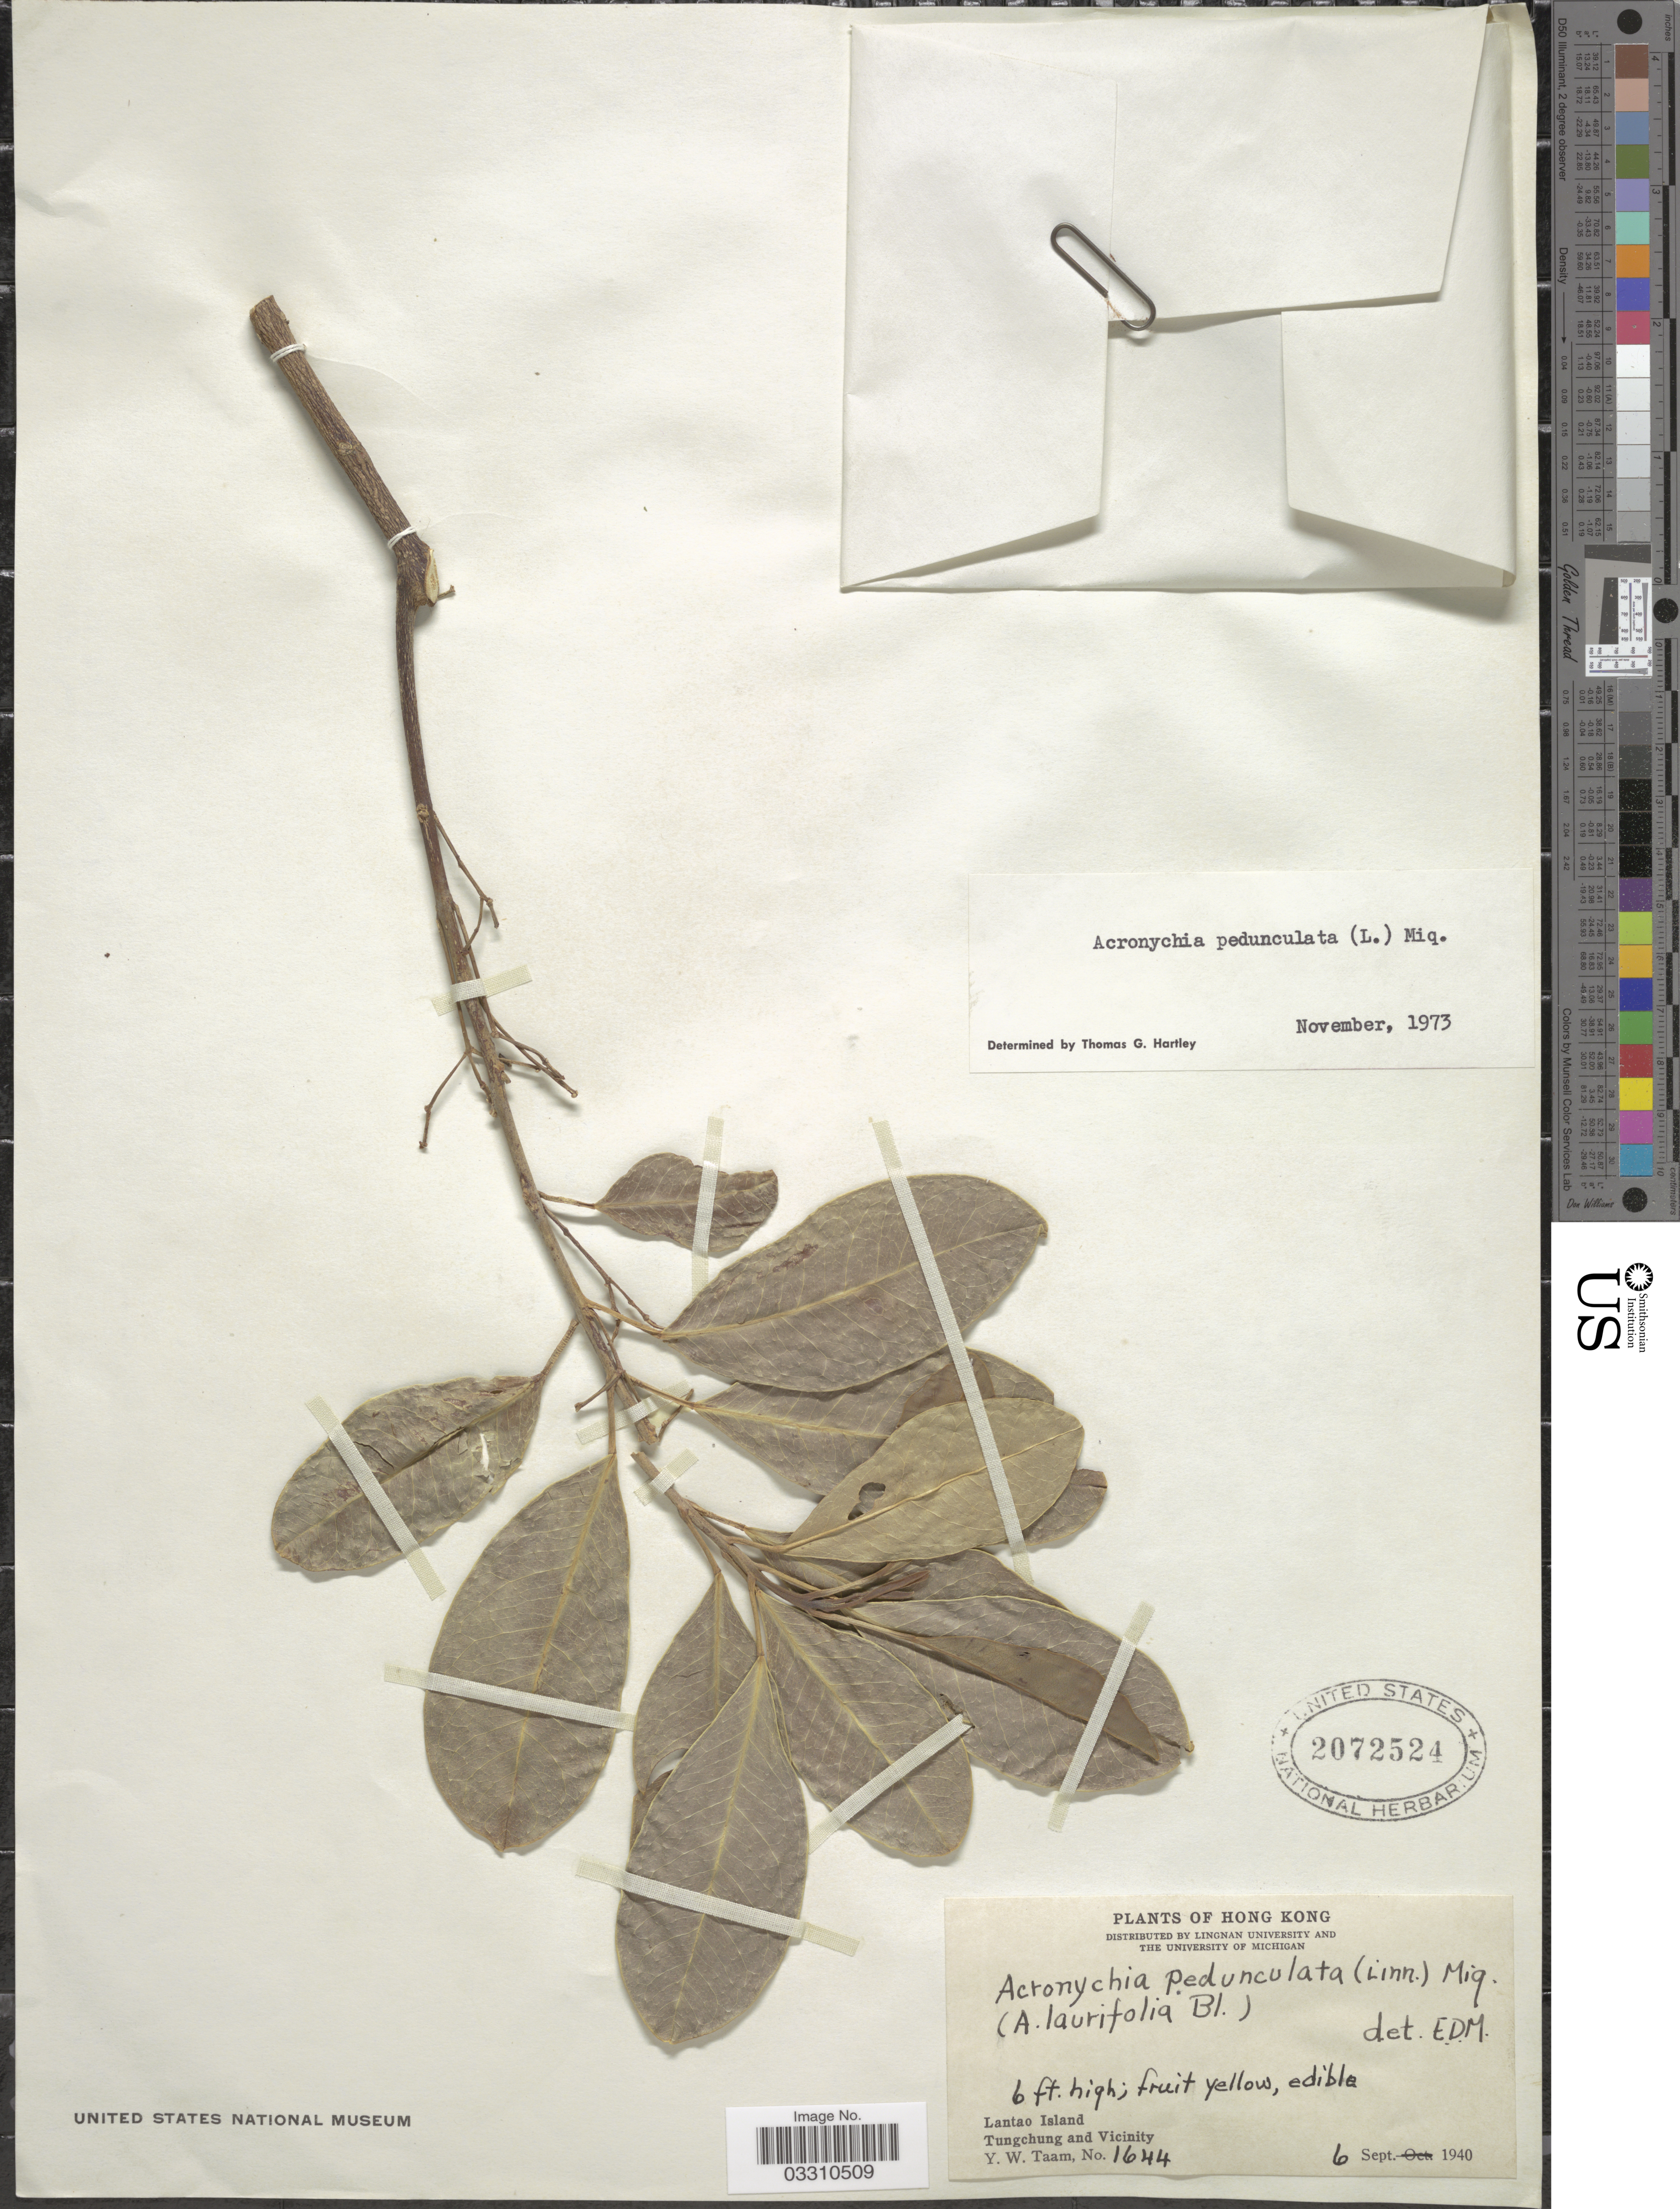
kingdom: Plantae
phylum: Tracheophyta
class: Magnoliopsida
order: Sapindales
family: Rutaceae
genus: Acronychia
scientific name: Acronychia pedunculata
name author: (L.) Miq.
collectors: Y. W. Taam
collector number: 1644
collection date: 1940-09-06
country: China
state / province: Hong Kong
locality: Lantao Island, Tungchung and Vicinity.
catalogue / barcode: US 2072524